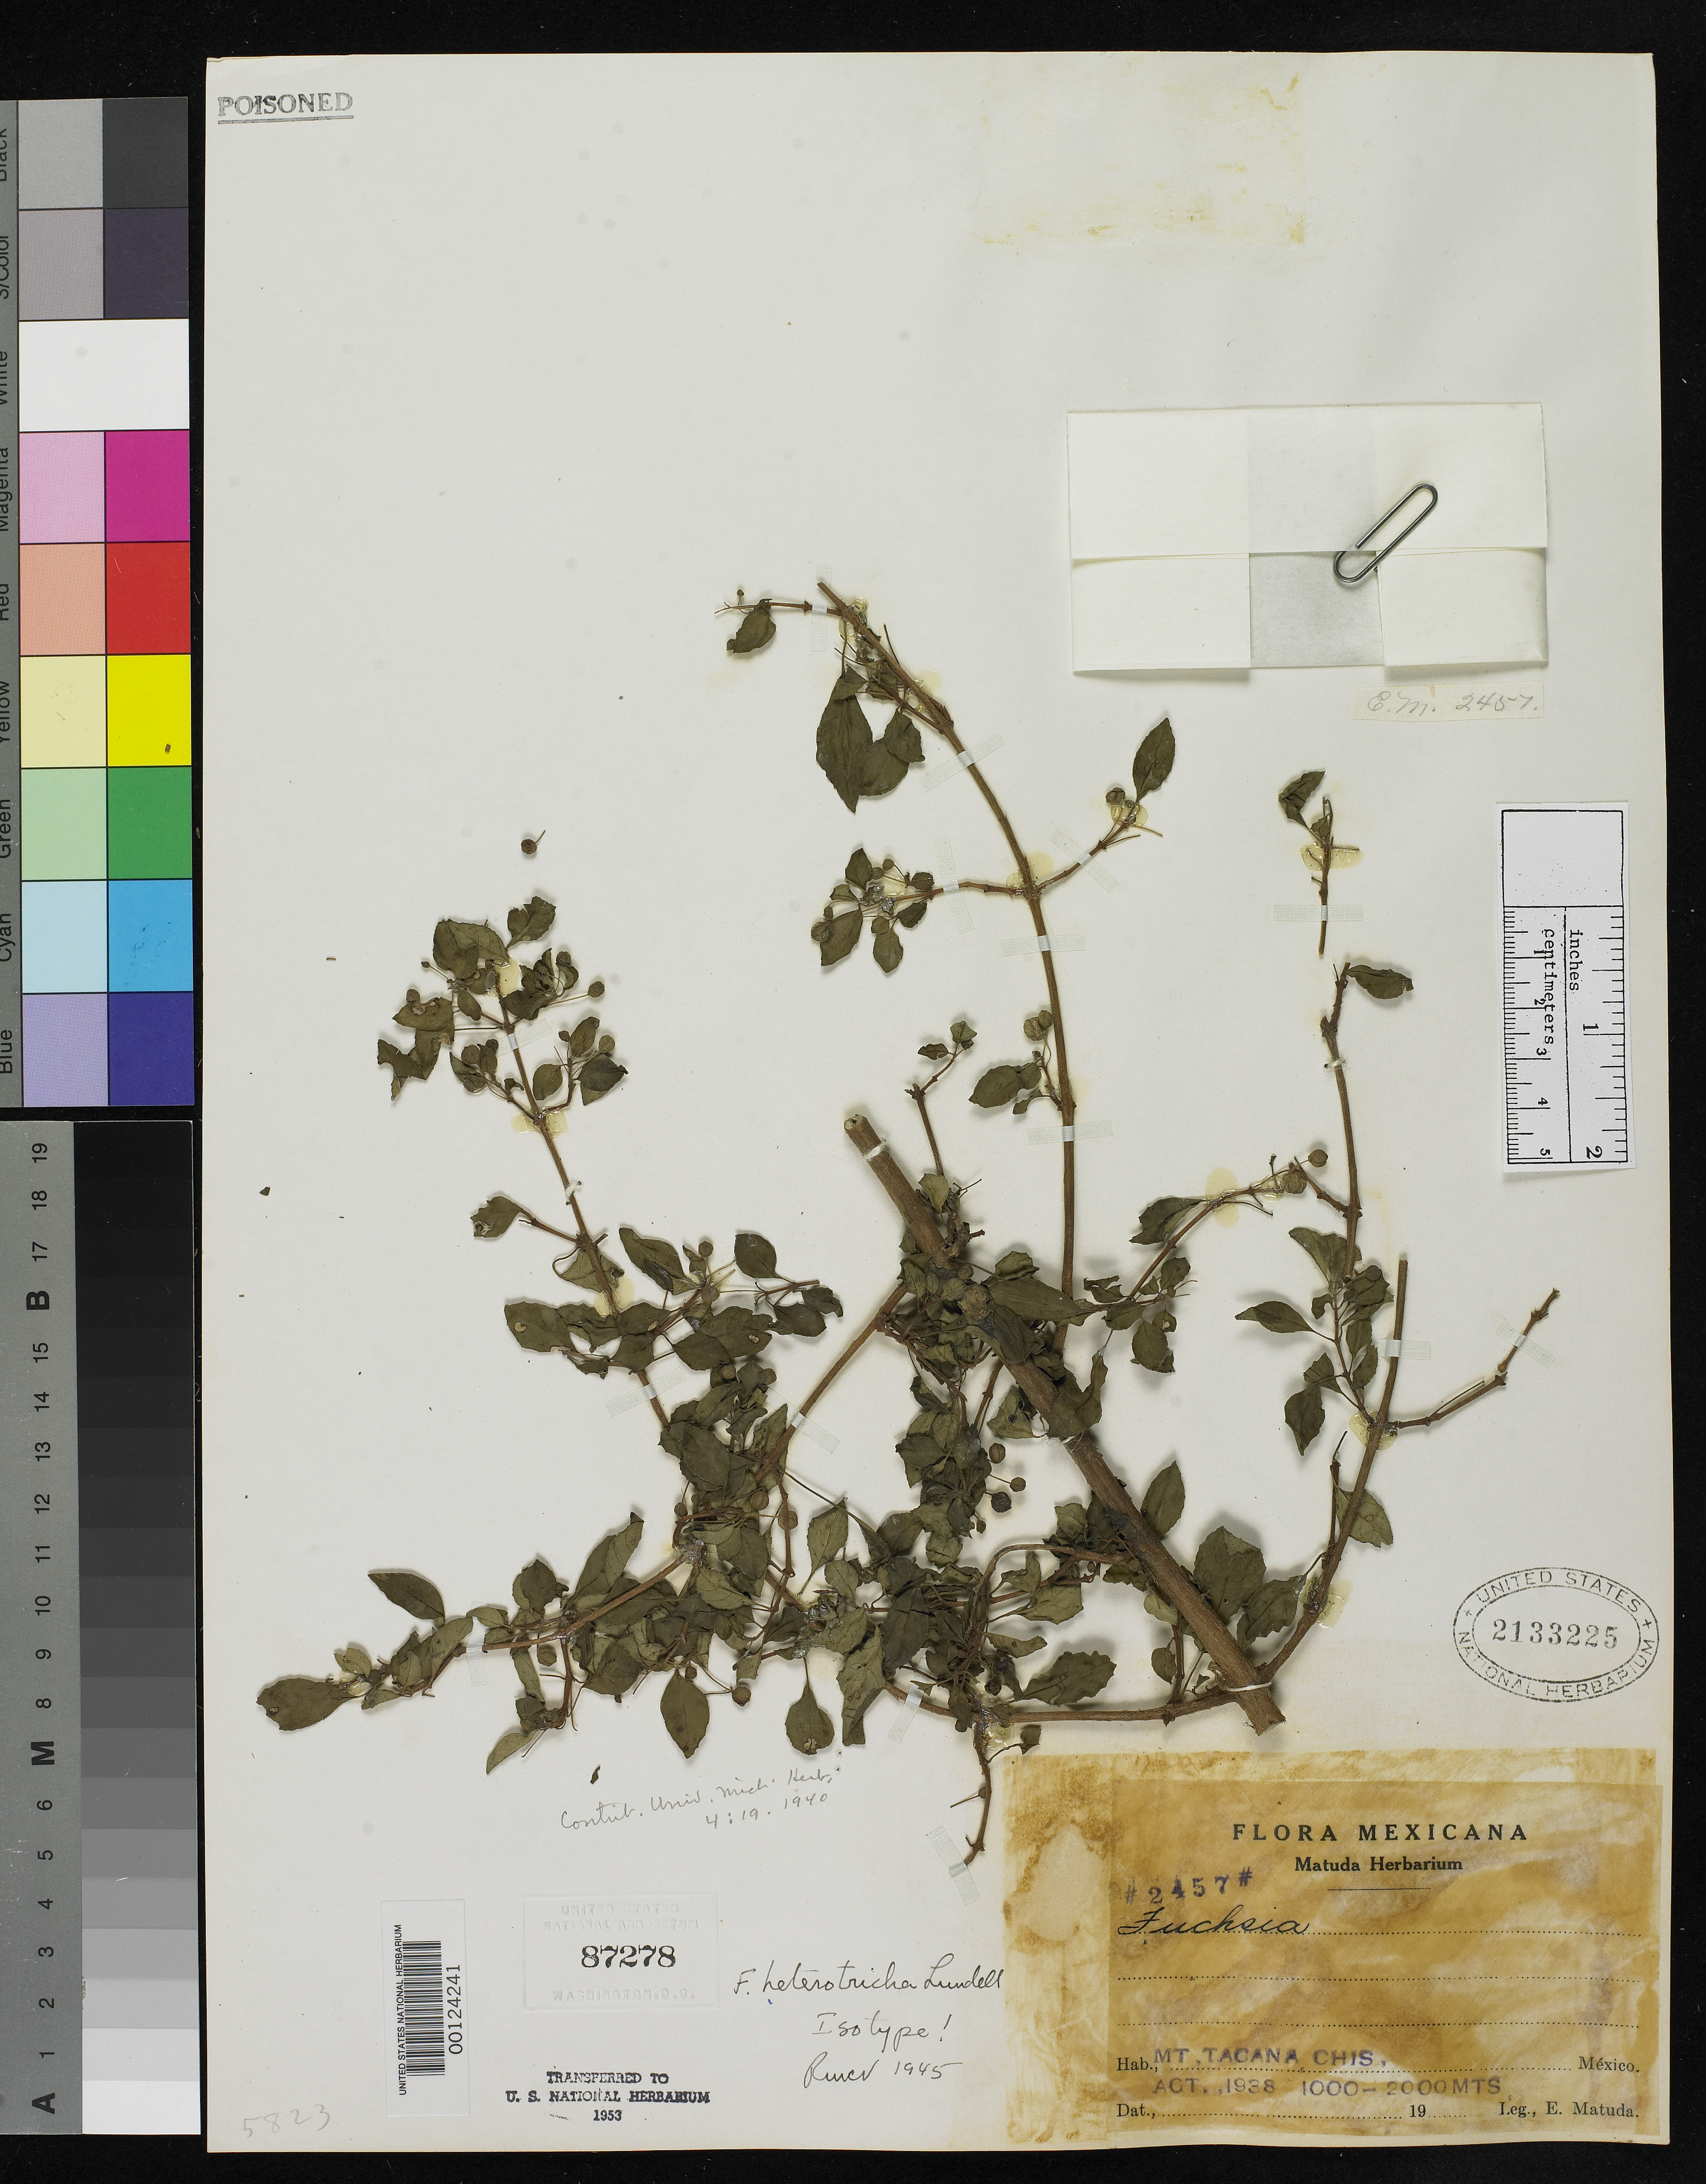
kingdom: Plantae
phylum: Tracheophyta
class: Magnoliopsida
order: Myrtales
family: Onagraceae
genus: Fuchsia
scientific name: Fuchsia heterotricha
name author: Lundell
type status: Isotype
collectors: E. Matuda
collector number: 2457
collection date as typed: Aug 1938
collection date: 1938-08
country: Mexico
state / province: Chiapas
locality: Mt. Tacana.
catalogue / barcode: US 2133225